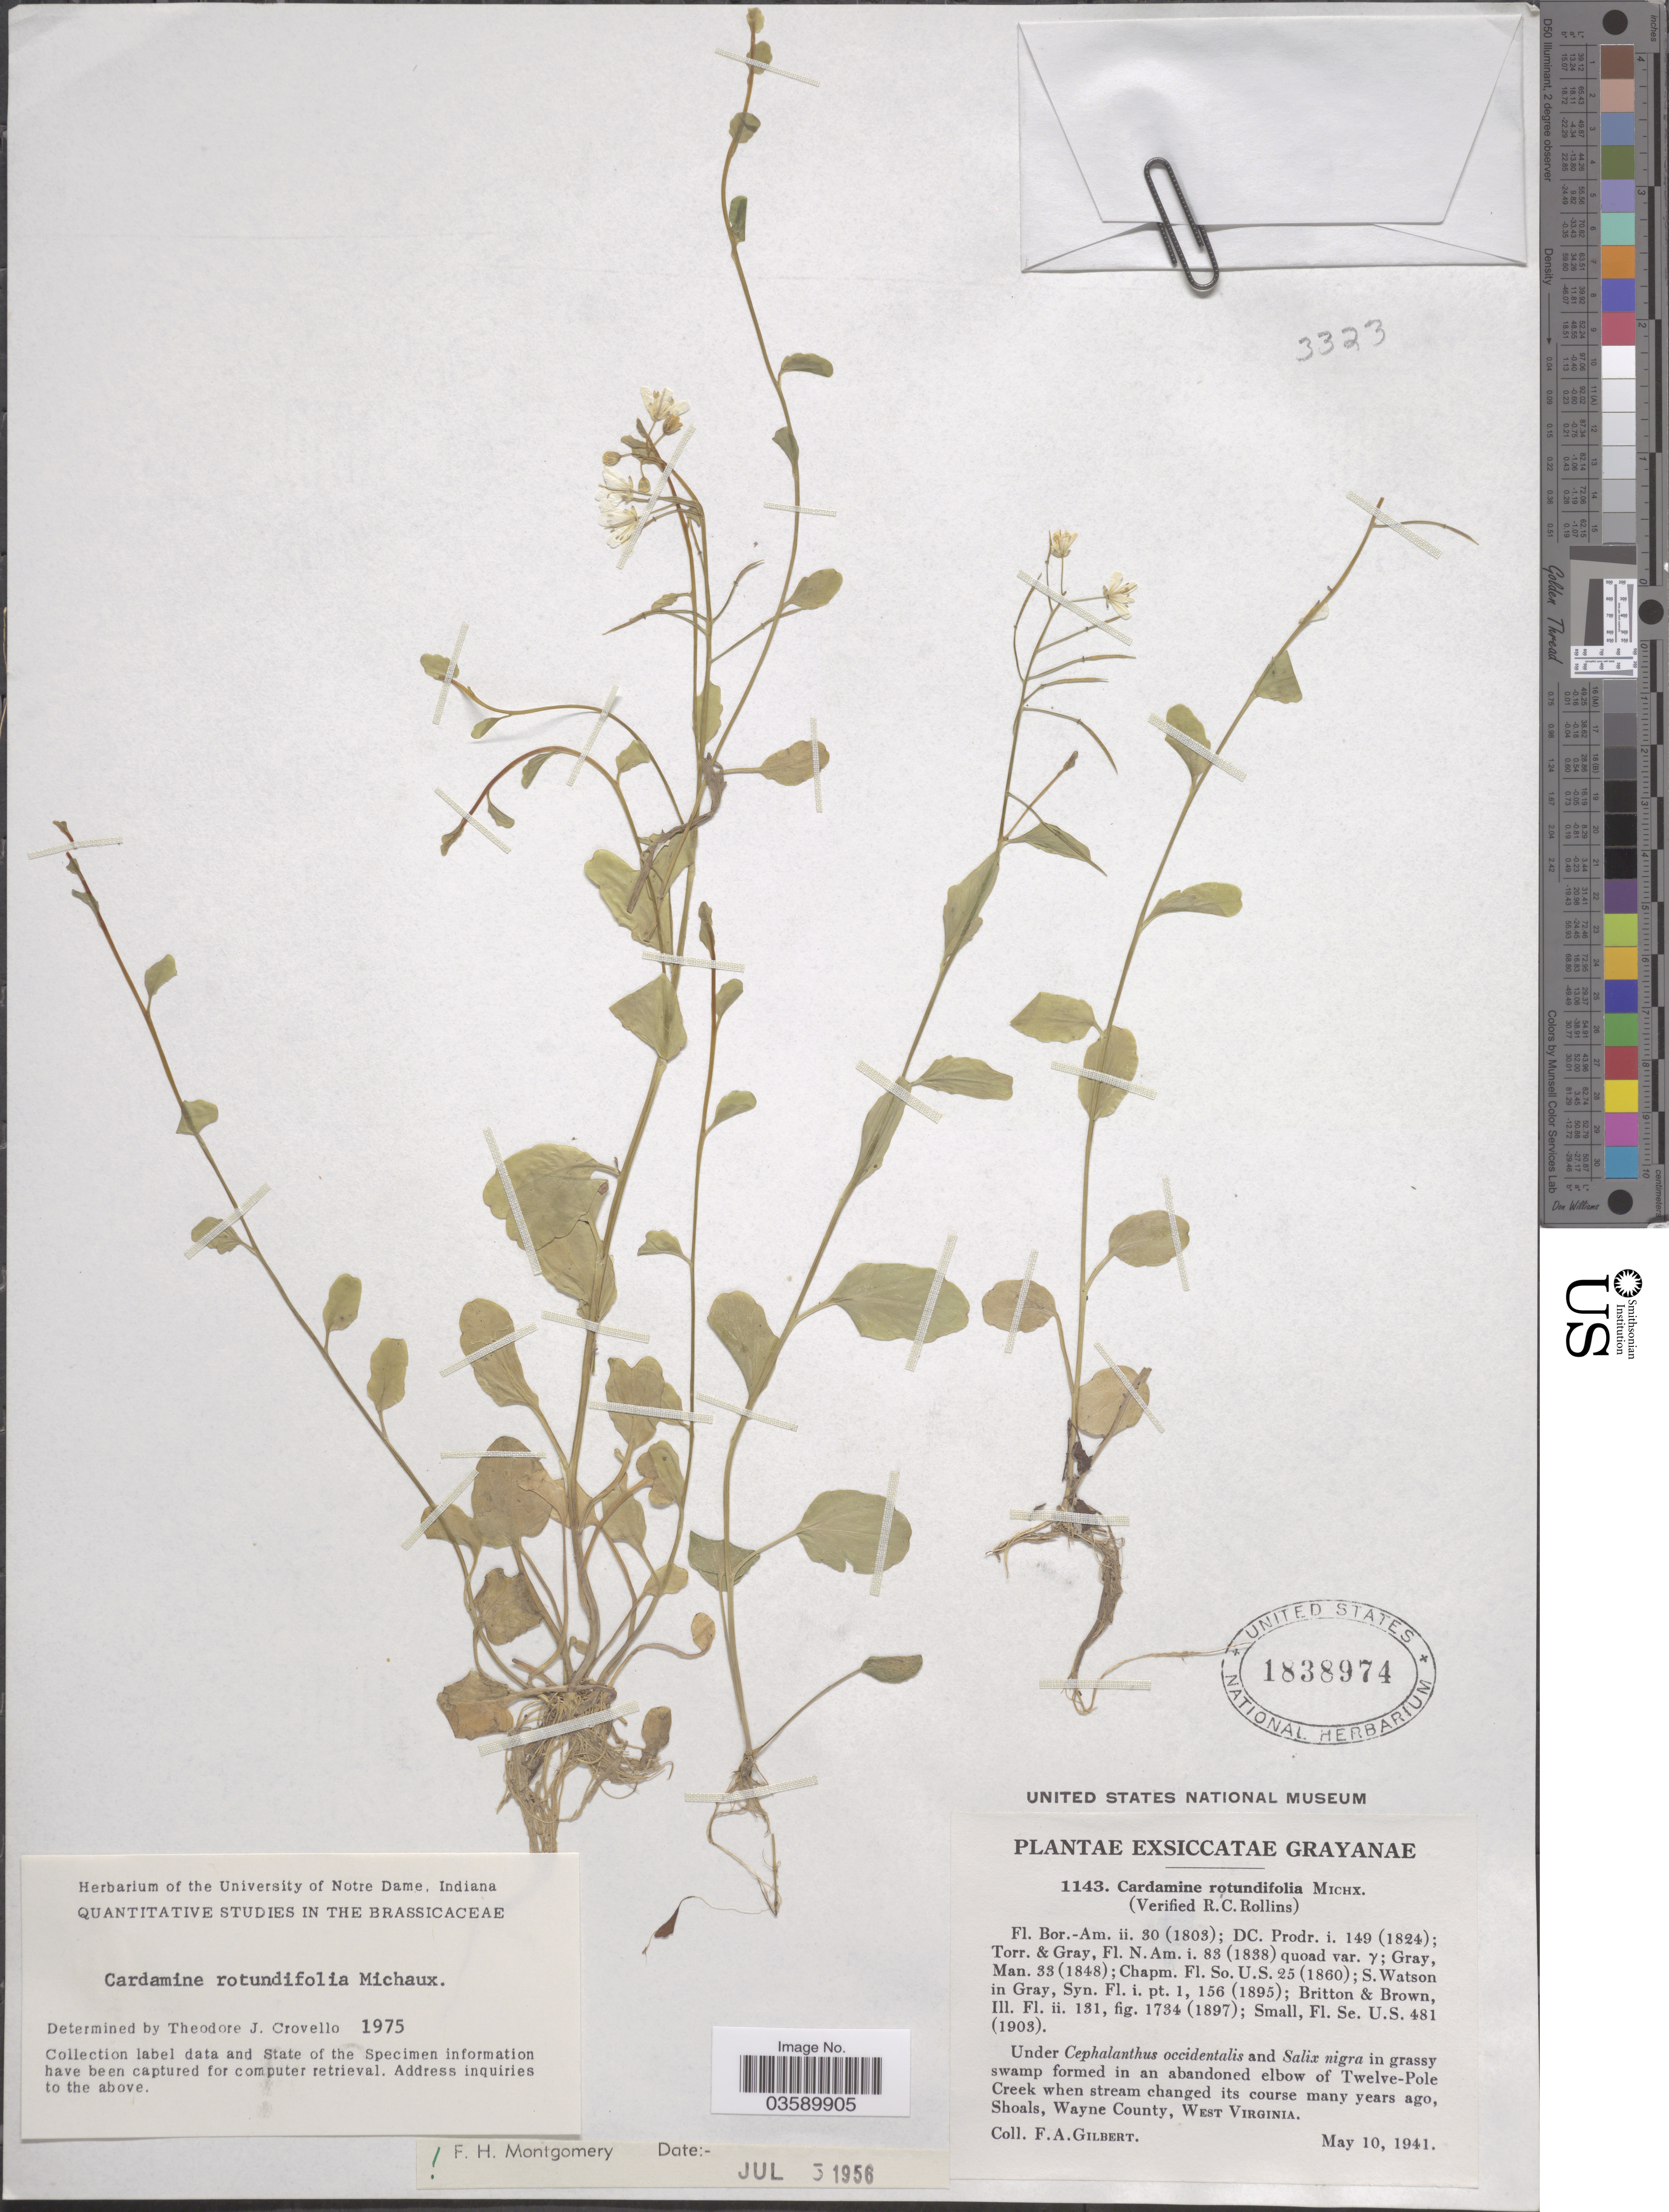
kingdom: Plantae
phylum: Tracheophyta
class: Magnoliopsida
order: Brassicales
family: Brassicaceae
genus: Cardamine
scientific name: Cardamine rotundifolia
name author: Michx.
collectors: F. A. Gilbert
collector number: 1143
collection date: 1941-05-10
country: United States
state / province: West Virginia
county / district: Wayne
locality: In an abandoned elbow of Twelve-Pole Creek when stream changed its course many years ago, Shoals, Wayne County.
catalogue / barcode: US 1838974